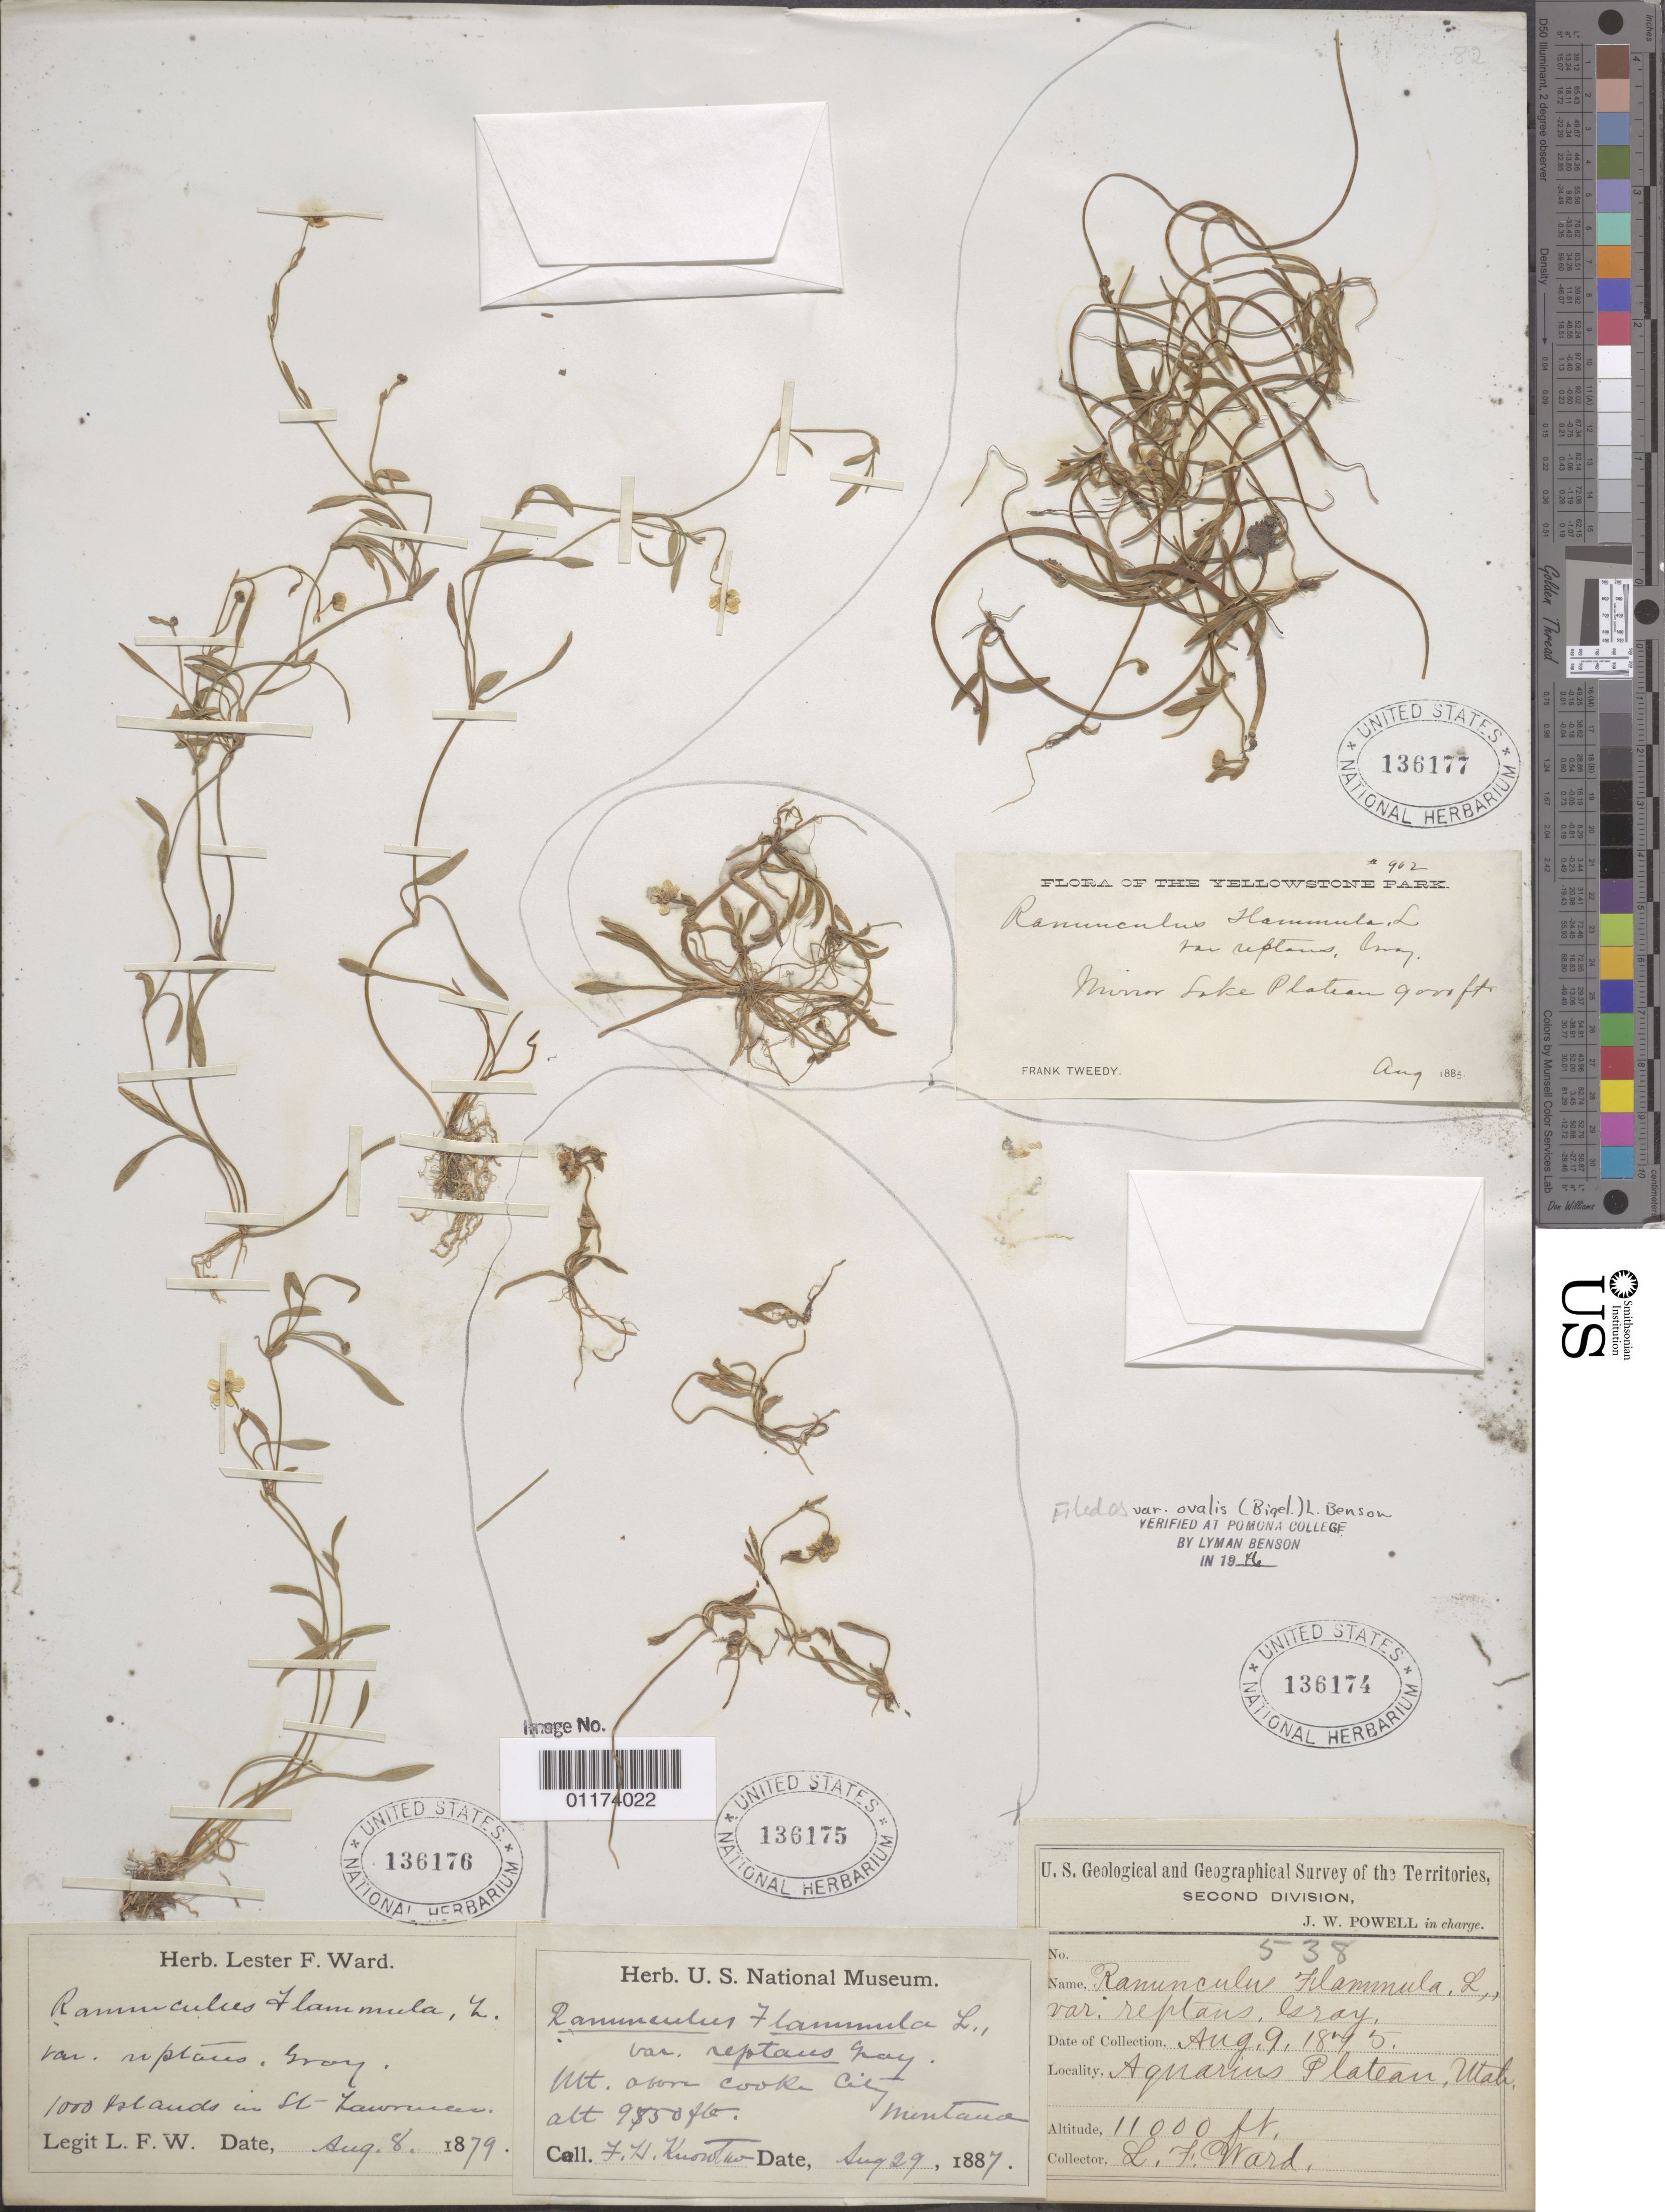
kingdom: Plantae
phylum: Tracheophyta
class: Magnoliopsida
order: Ranunculales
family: Ranunculaceae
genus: Ranunculus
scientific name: Ranunculus flammula var. ovalis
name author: (J.M. Bigelow) L.D. Benson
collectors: L. F. Ward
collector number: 538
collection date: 1875-08-09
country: United States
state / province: Utah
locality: Aquarius Plateau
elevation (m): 3353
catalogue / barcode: US 136174